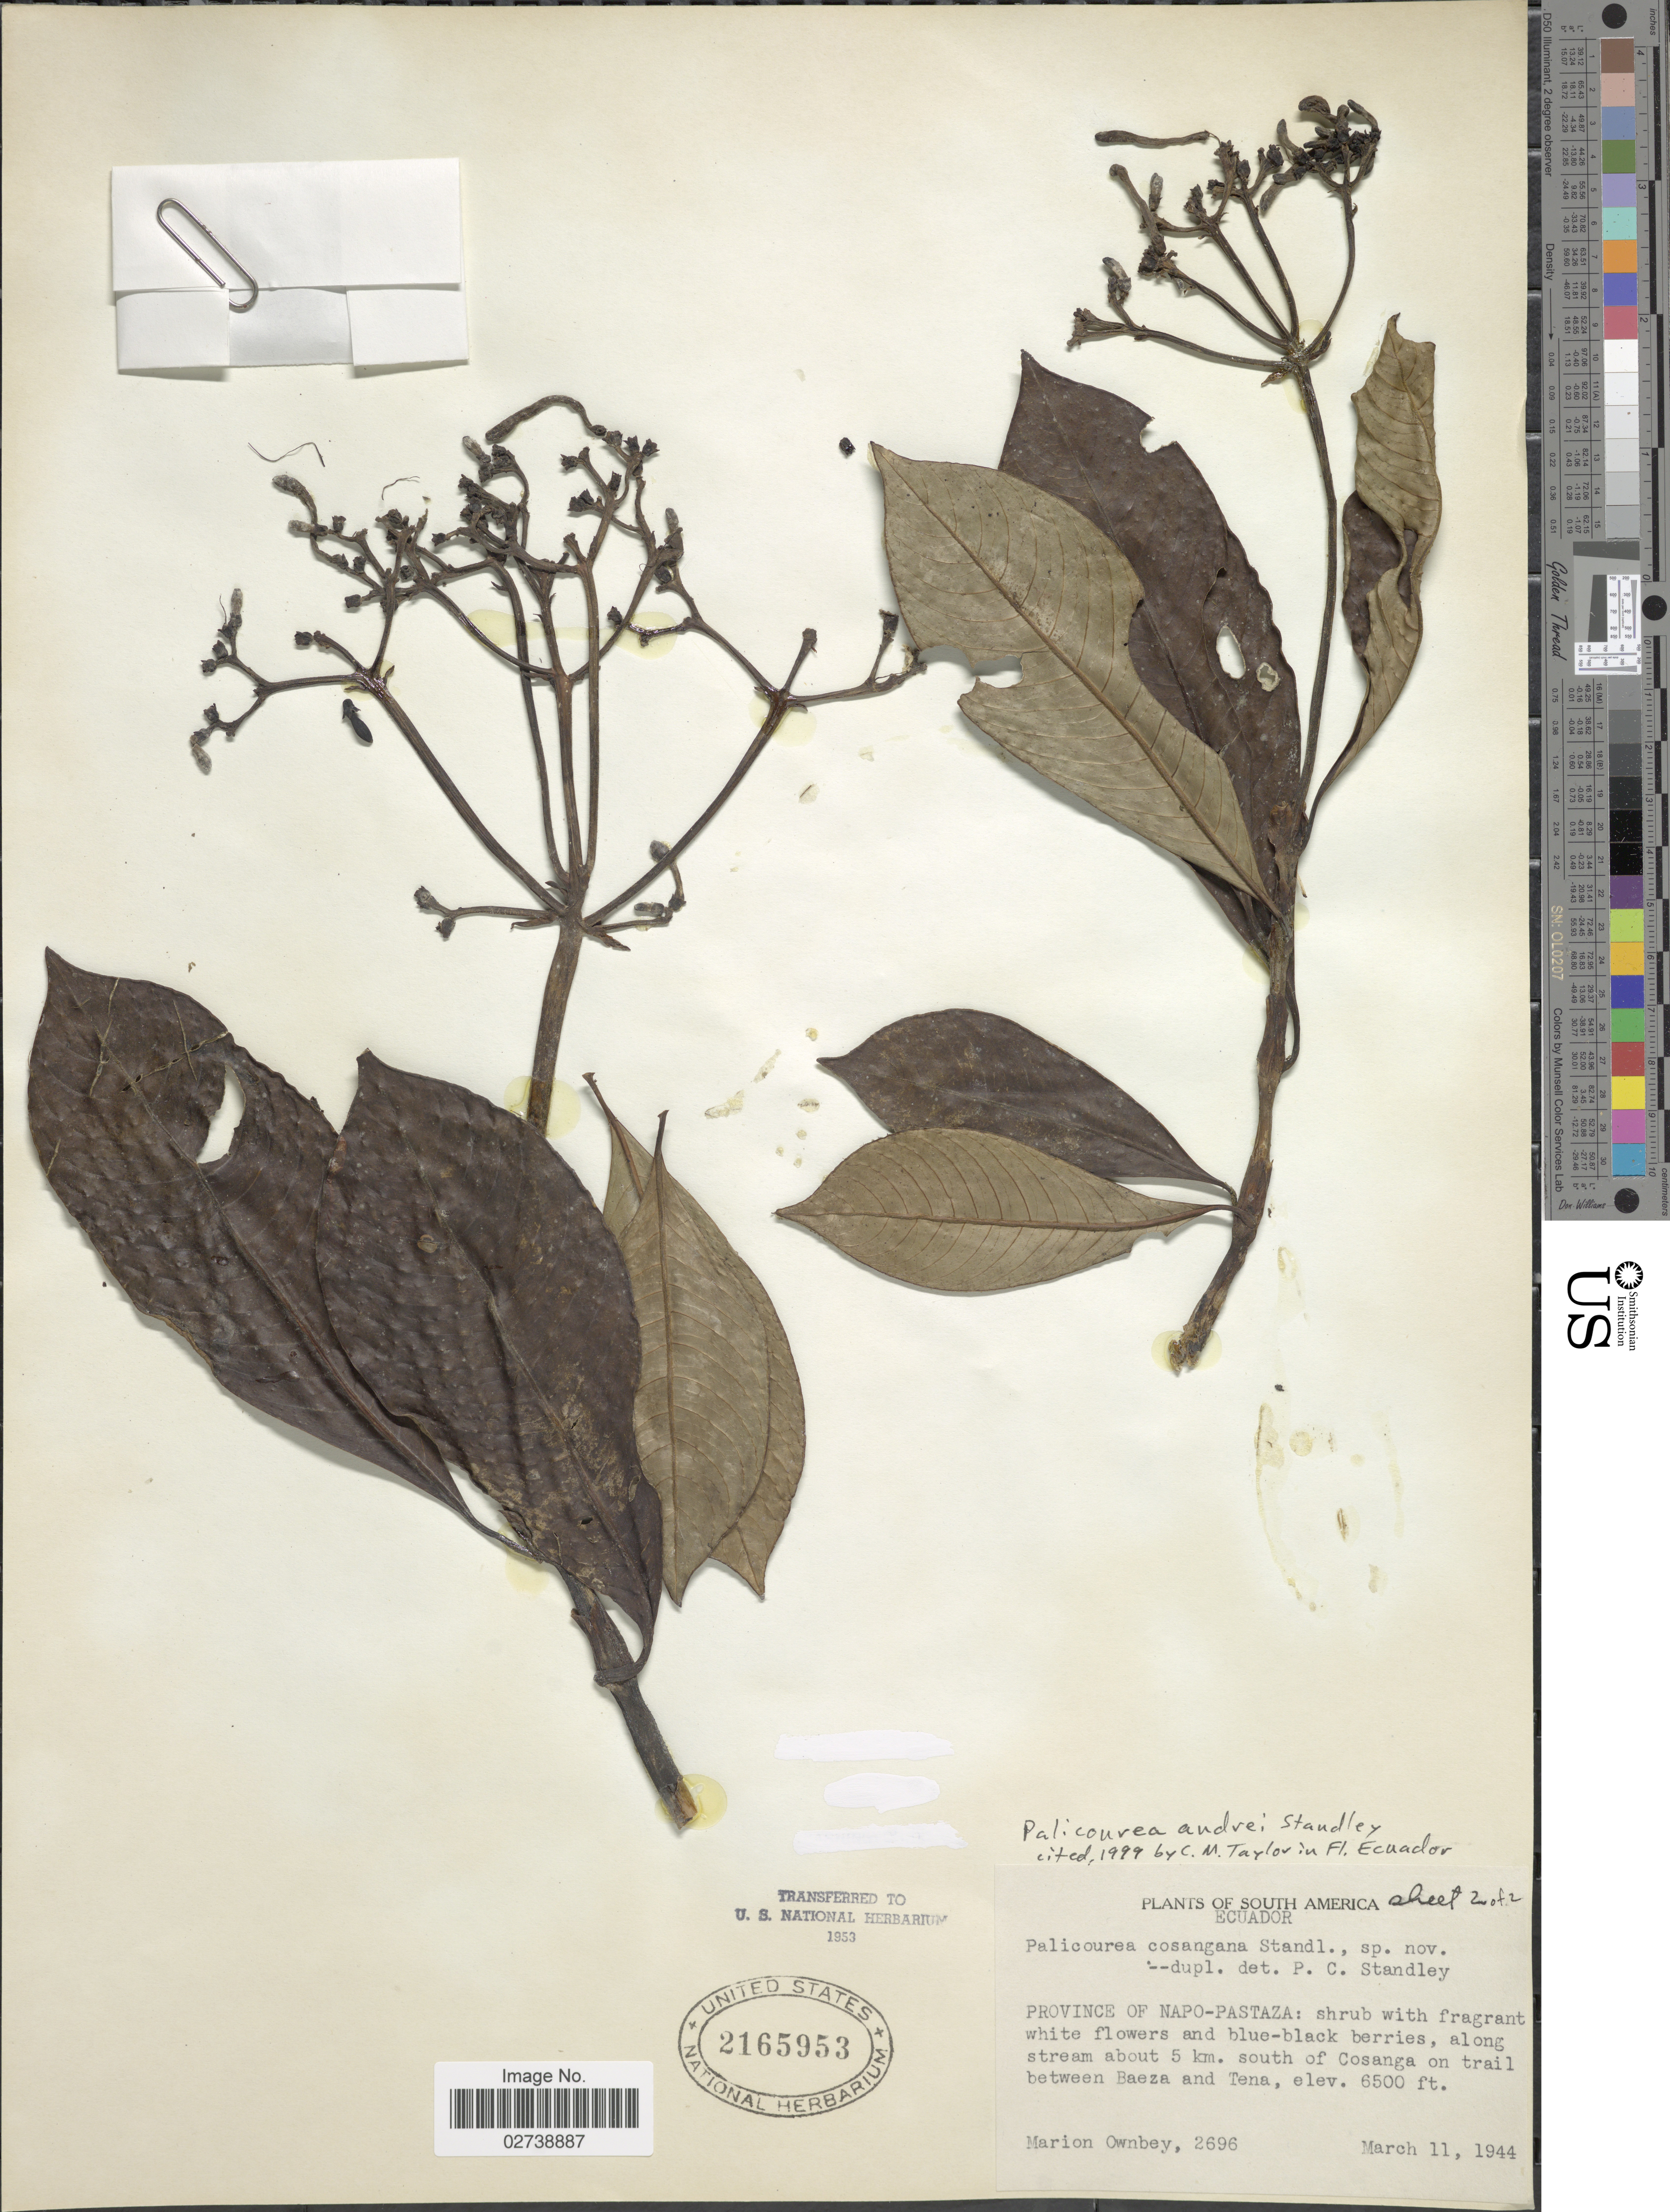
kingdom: Plantae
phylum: Tracheophyta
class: Magnoliopsida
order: Gentianales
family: Rubiaceae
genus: Palicourea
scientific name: Palicourea andrei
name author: Standl.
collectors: F. M. Ownbey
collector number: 2696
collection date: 1944-03-11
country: Ecuador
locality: Province of Napo-Pastaza: along stream abouit 5 km. south of Cosanga on trail between Baeza and Tena.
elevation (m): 1981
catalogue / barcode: US 2165953